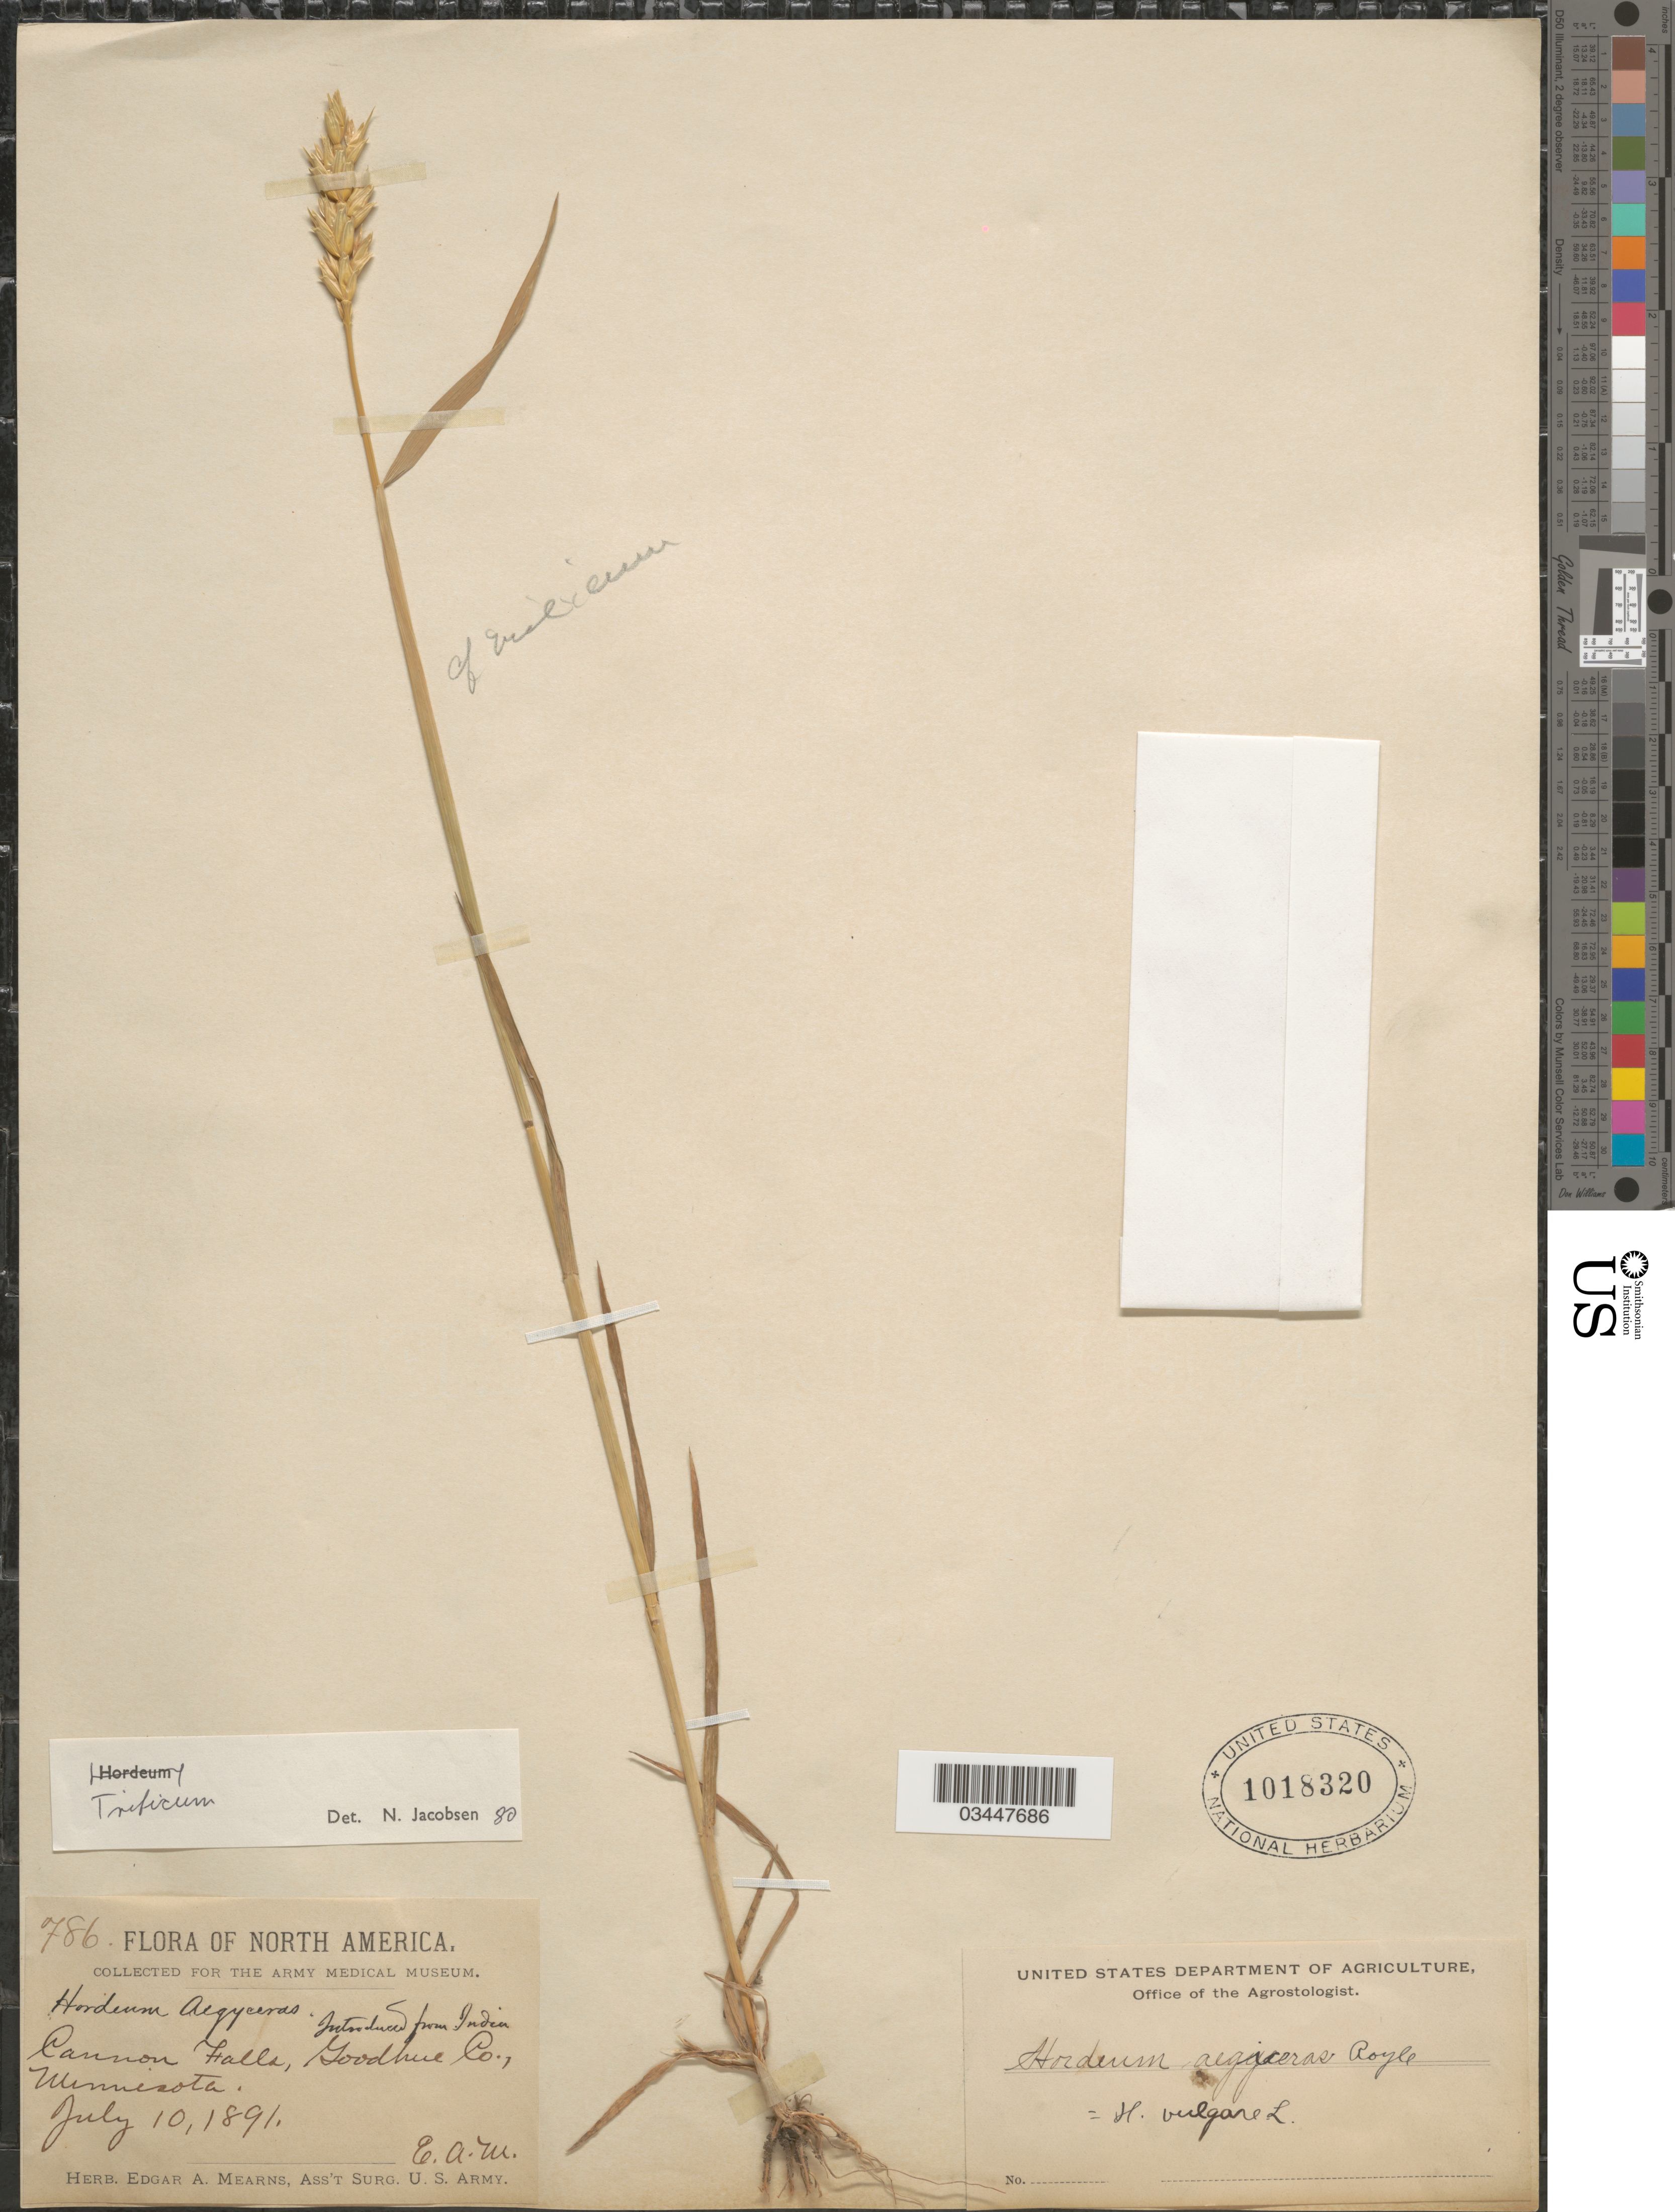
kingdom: Plantae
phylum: Tracheophyta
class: Liliopsida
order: Poales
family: Poaceae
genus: Triticum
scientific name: Triticum polonicum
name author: L.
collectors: E. A. Mearns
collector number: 786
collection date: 1891-07-10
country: United States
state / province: Minnesota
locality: Cannon Falls, Goodhue Co.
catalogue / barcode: US 1018320